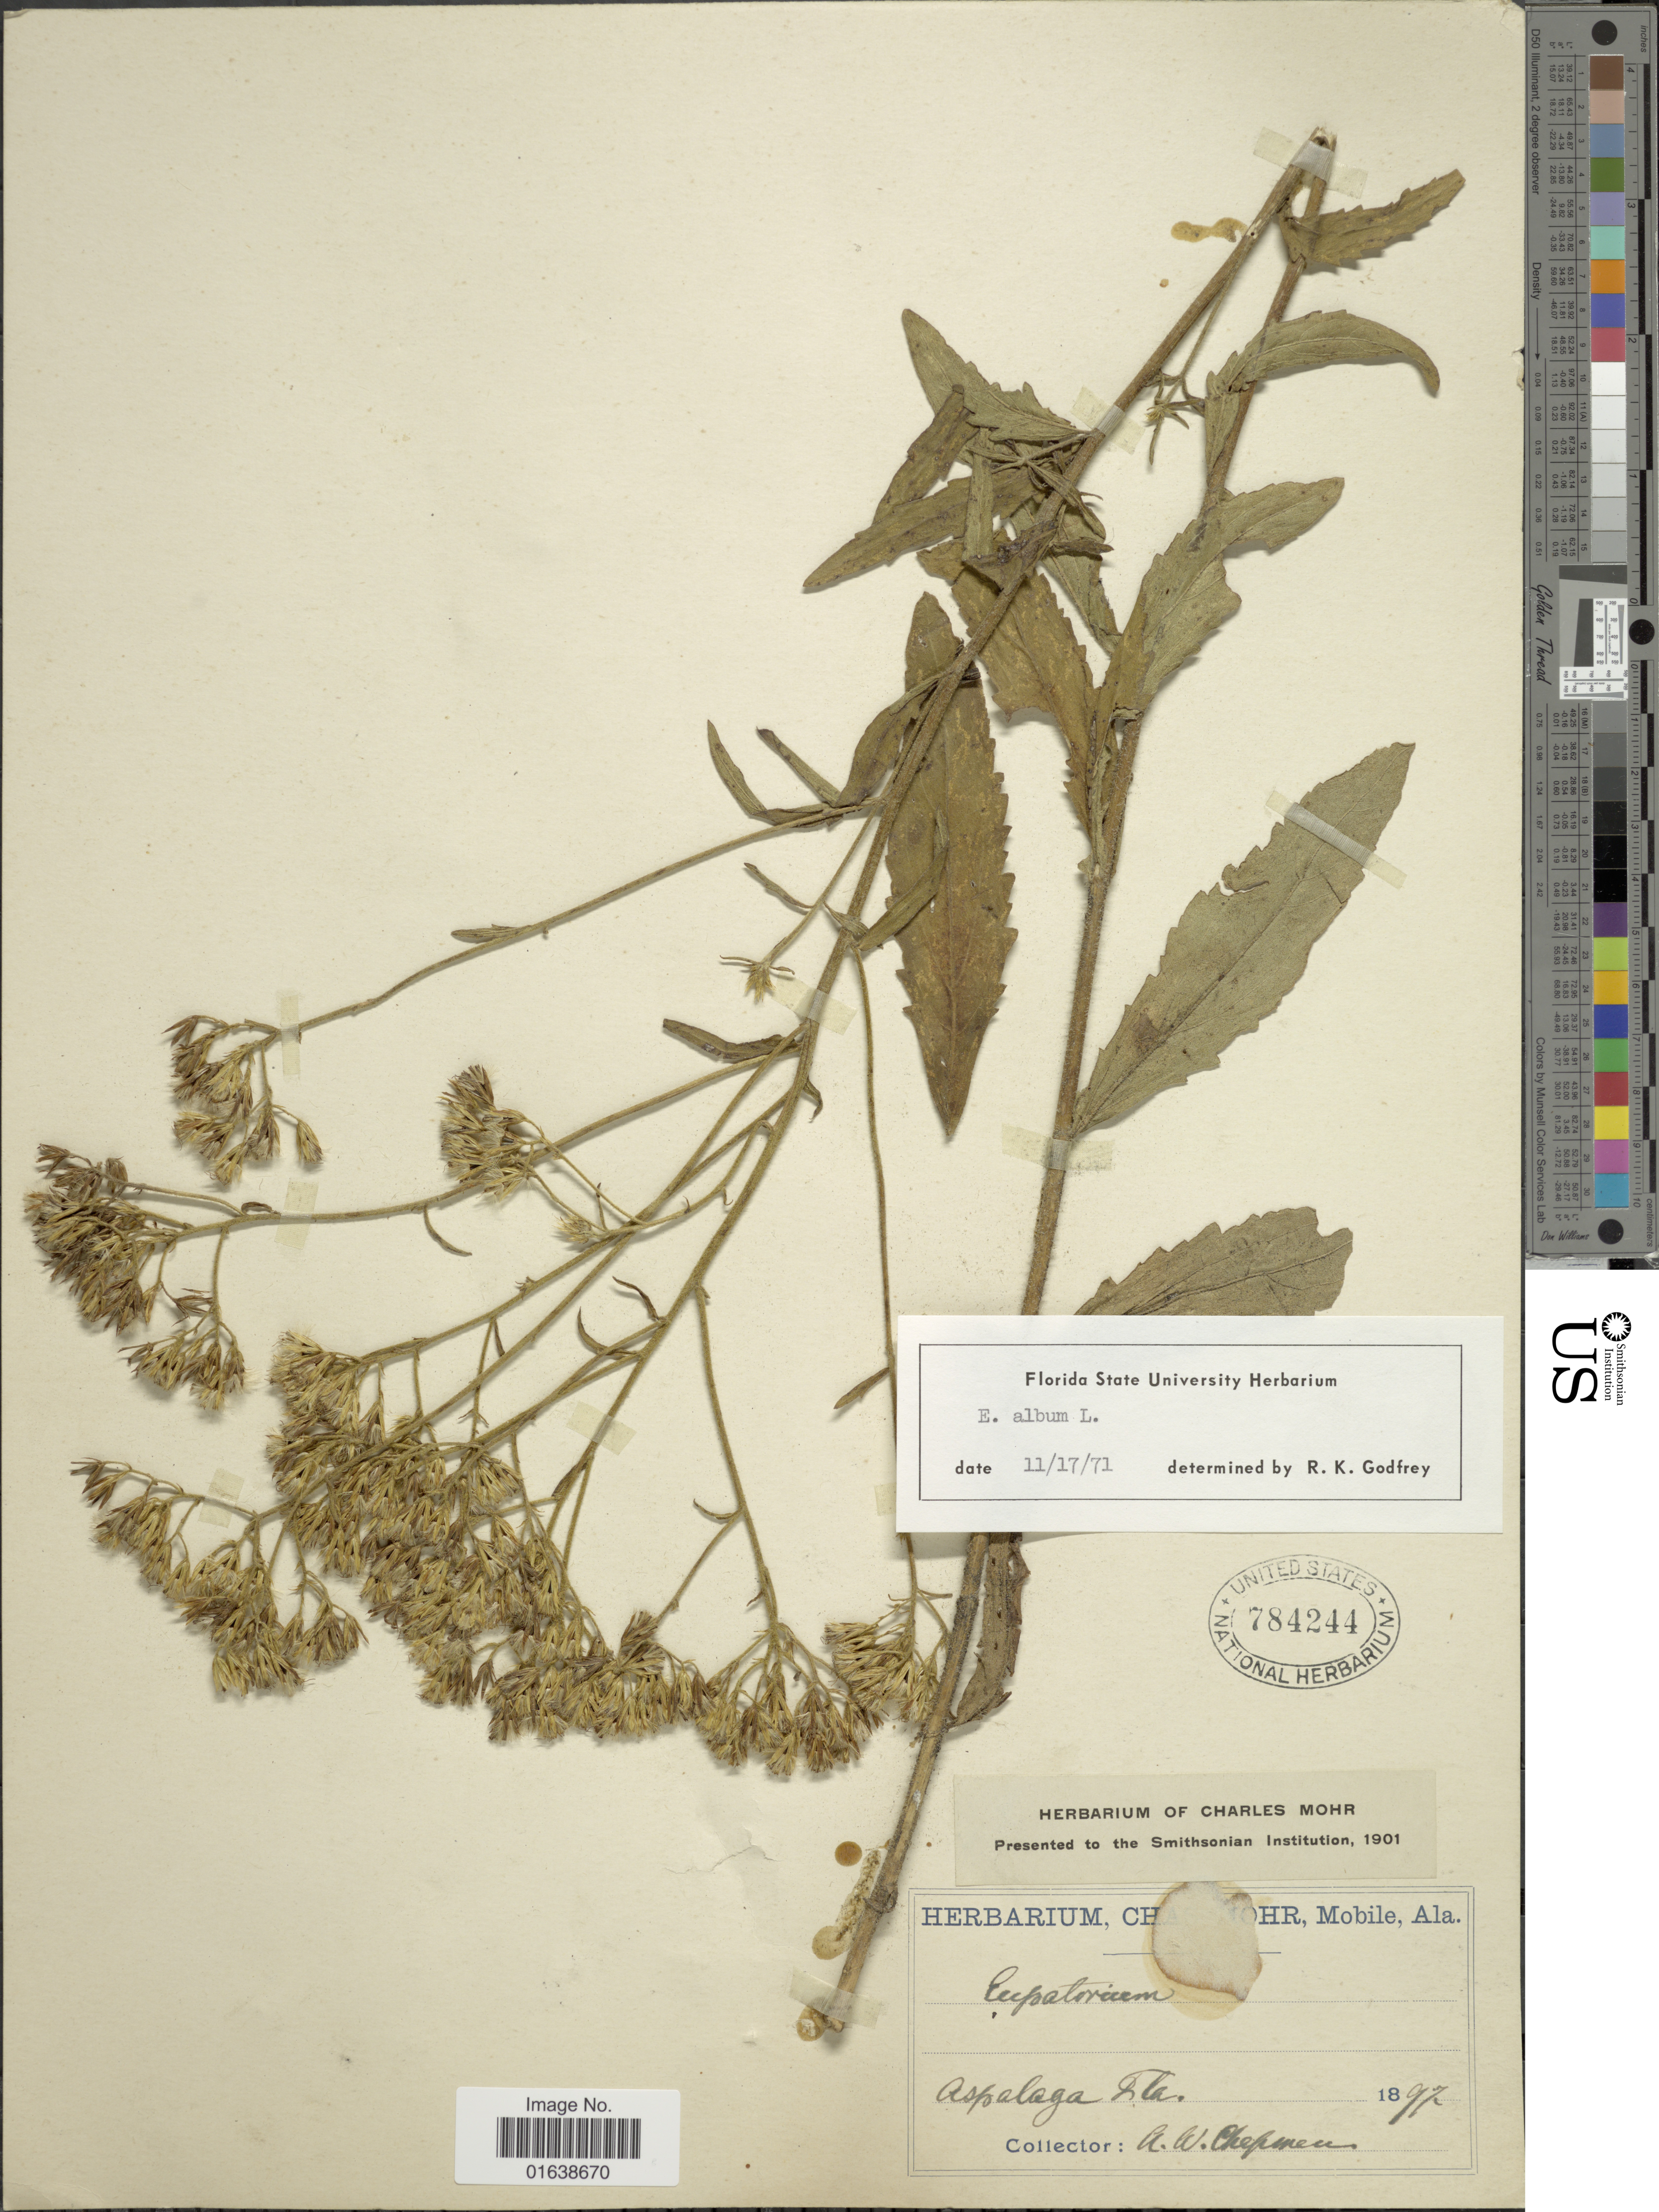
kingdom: Plantae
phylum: Tracheophyta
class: Magnoliopsida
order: Asterales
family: Asteraceae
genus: Eupatorium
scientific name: Eupatorium album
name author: L.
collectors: A. W. Chapman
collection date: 1897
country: United States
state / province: Florida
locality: Aspalaga.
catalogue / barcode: US 784244